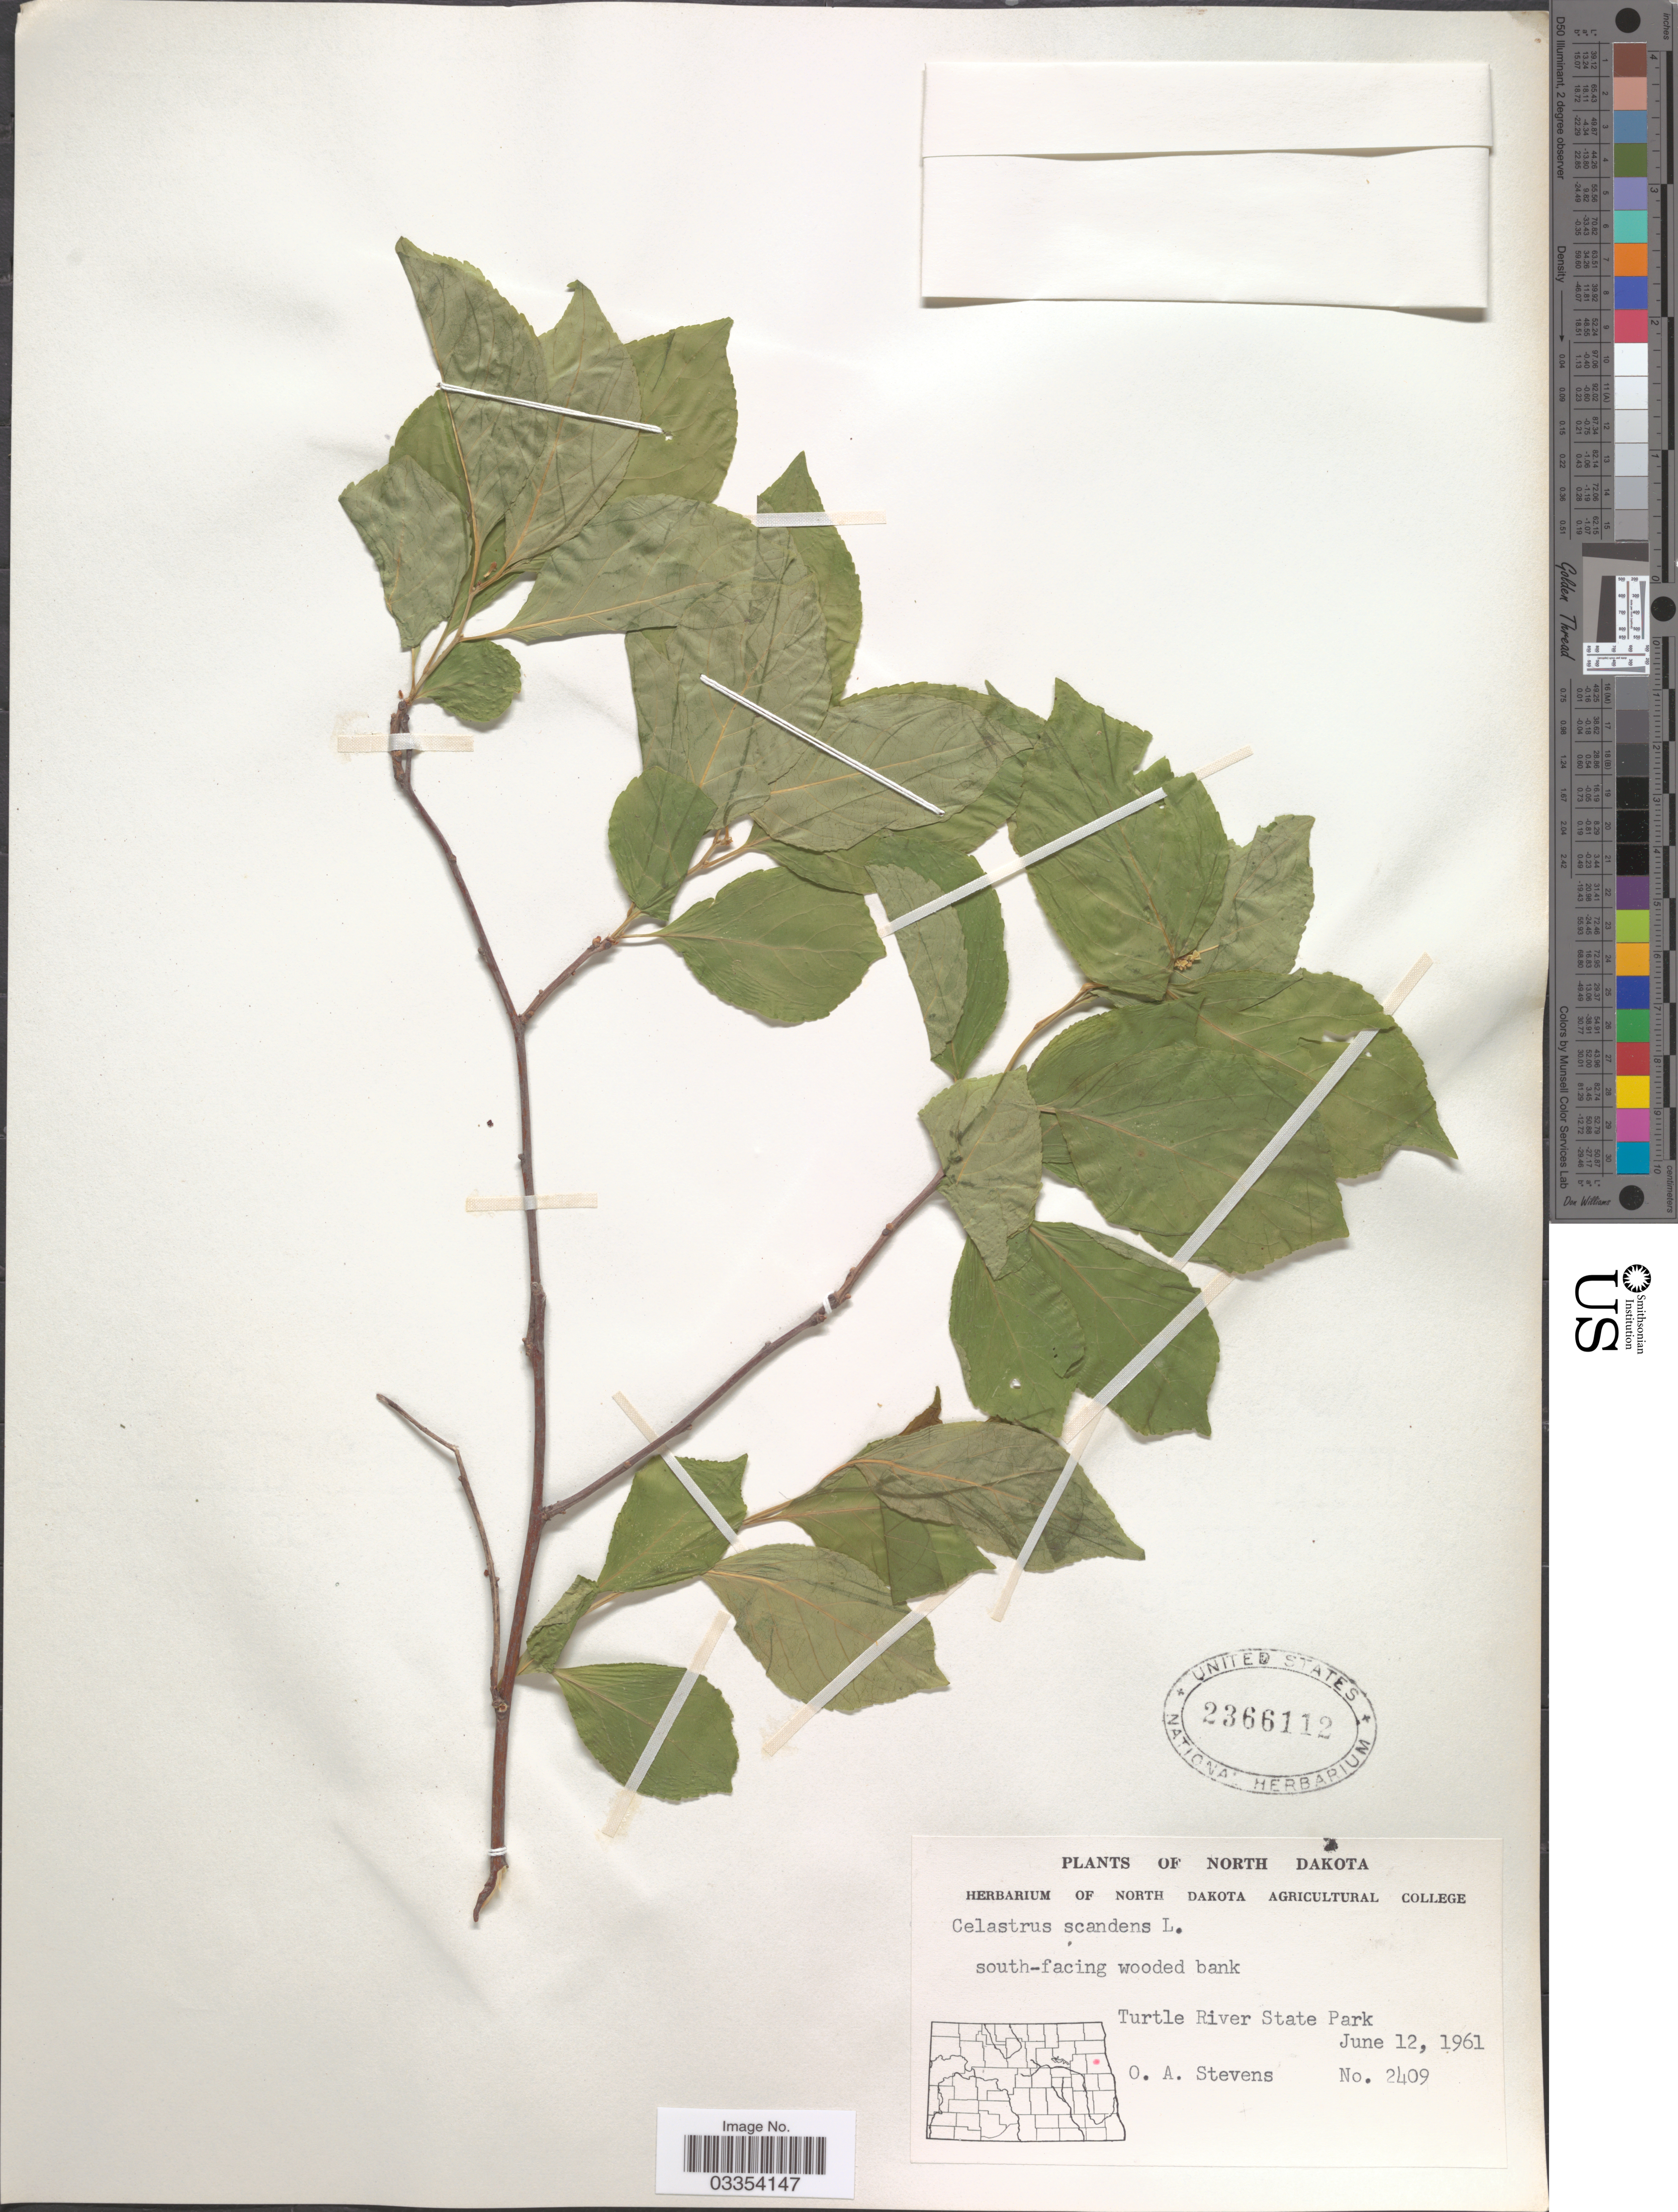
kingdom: Plantae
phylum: Tracheophyta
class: Magnoliopsida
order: Celastrales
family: Celastraceae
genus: Celastrus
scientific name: Celastrus scandens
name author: L.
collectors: O. A. Stevens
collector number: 2409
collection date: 1961-06-12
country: United States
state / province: North Dakota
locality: South-facing wooded bank. Turtle River State Park.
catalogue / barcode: US 2366112